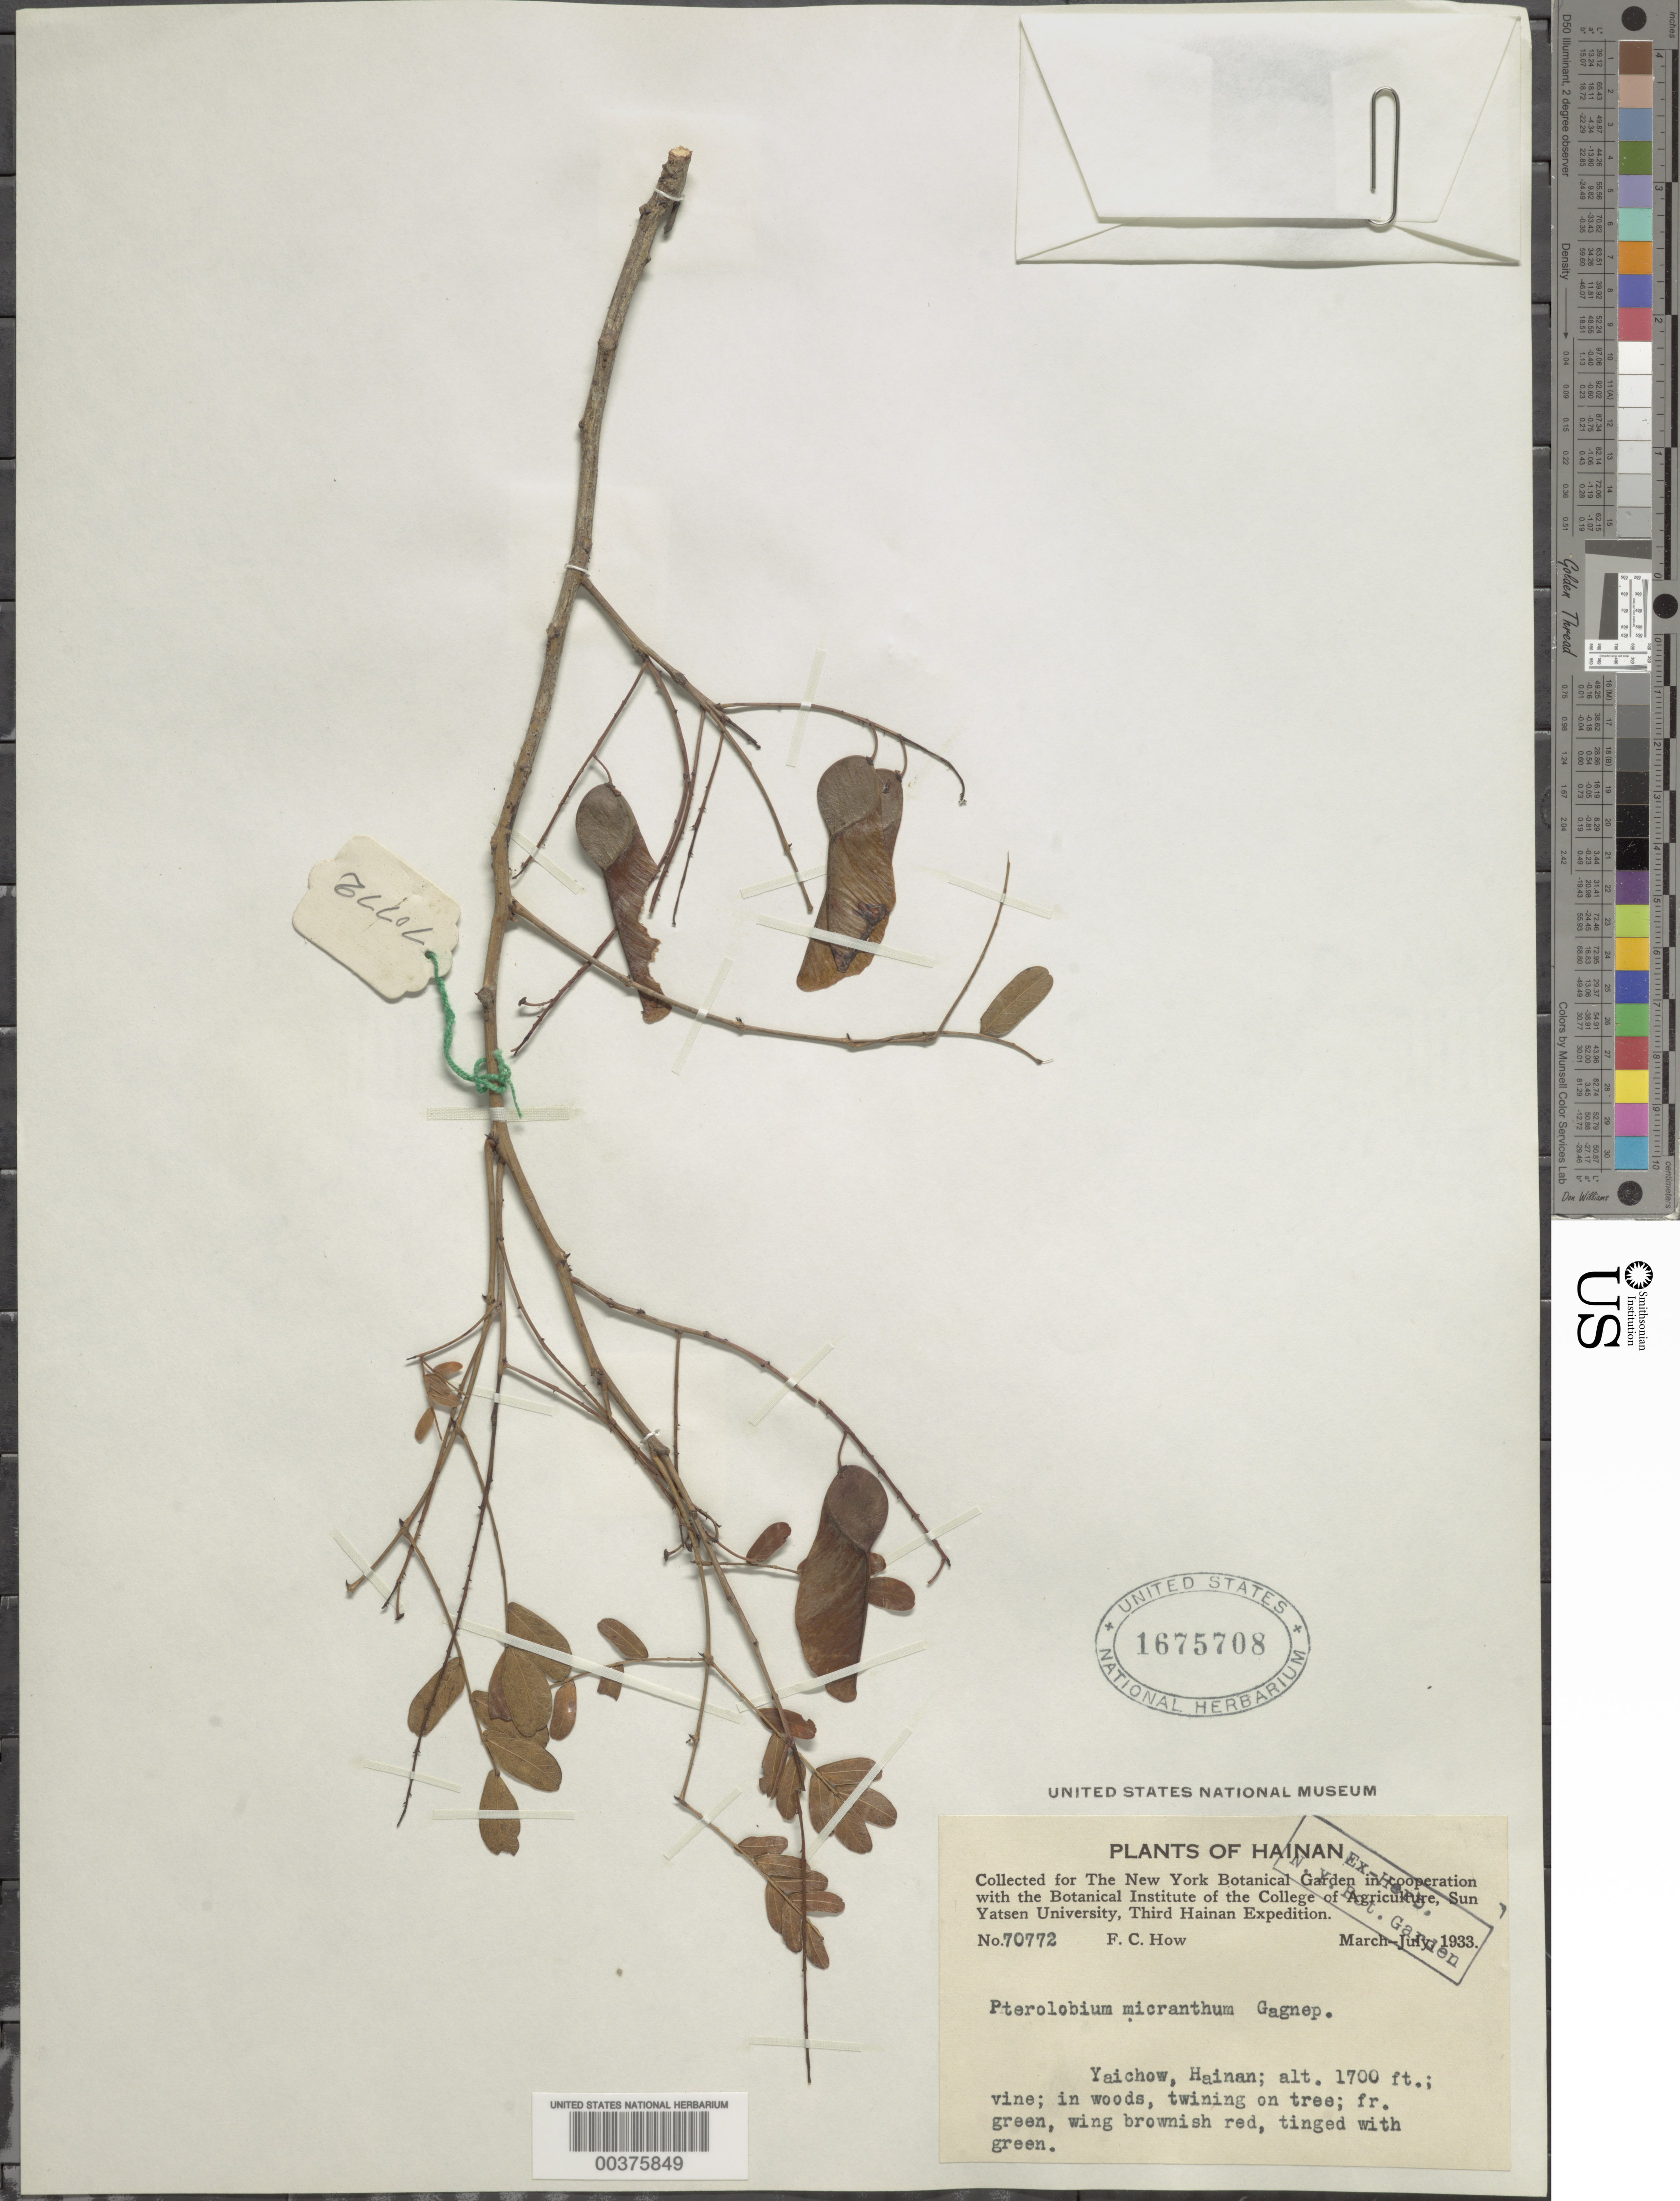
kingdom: Plantae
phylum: Tracheophyta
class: Magnoliopsida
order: Fabales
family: Fabaceae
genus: Pterolobium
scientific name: Pterolobium micranthum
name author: Gagnep.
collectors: F. How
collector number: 70772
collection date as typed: Mar 1933 to -- Jul 1933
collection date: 1933-03/1933-07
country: China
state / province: Hainan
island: Hainan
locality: Yaichow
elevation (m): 1700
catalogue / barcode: US 1675708